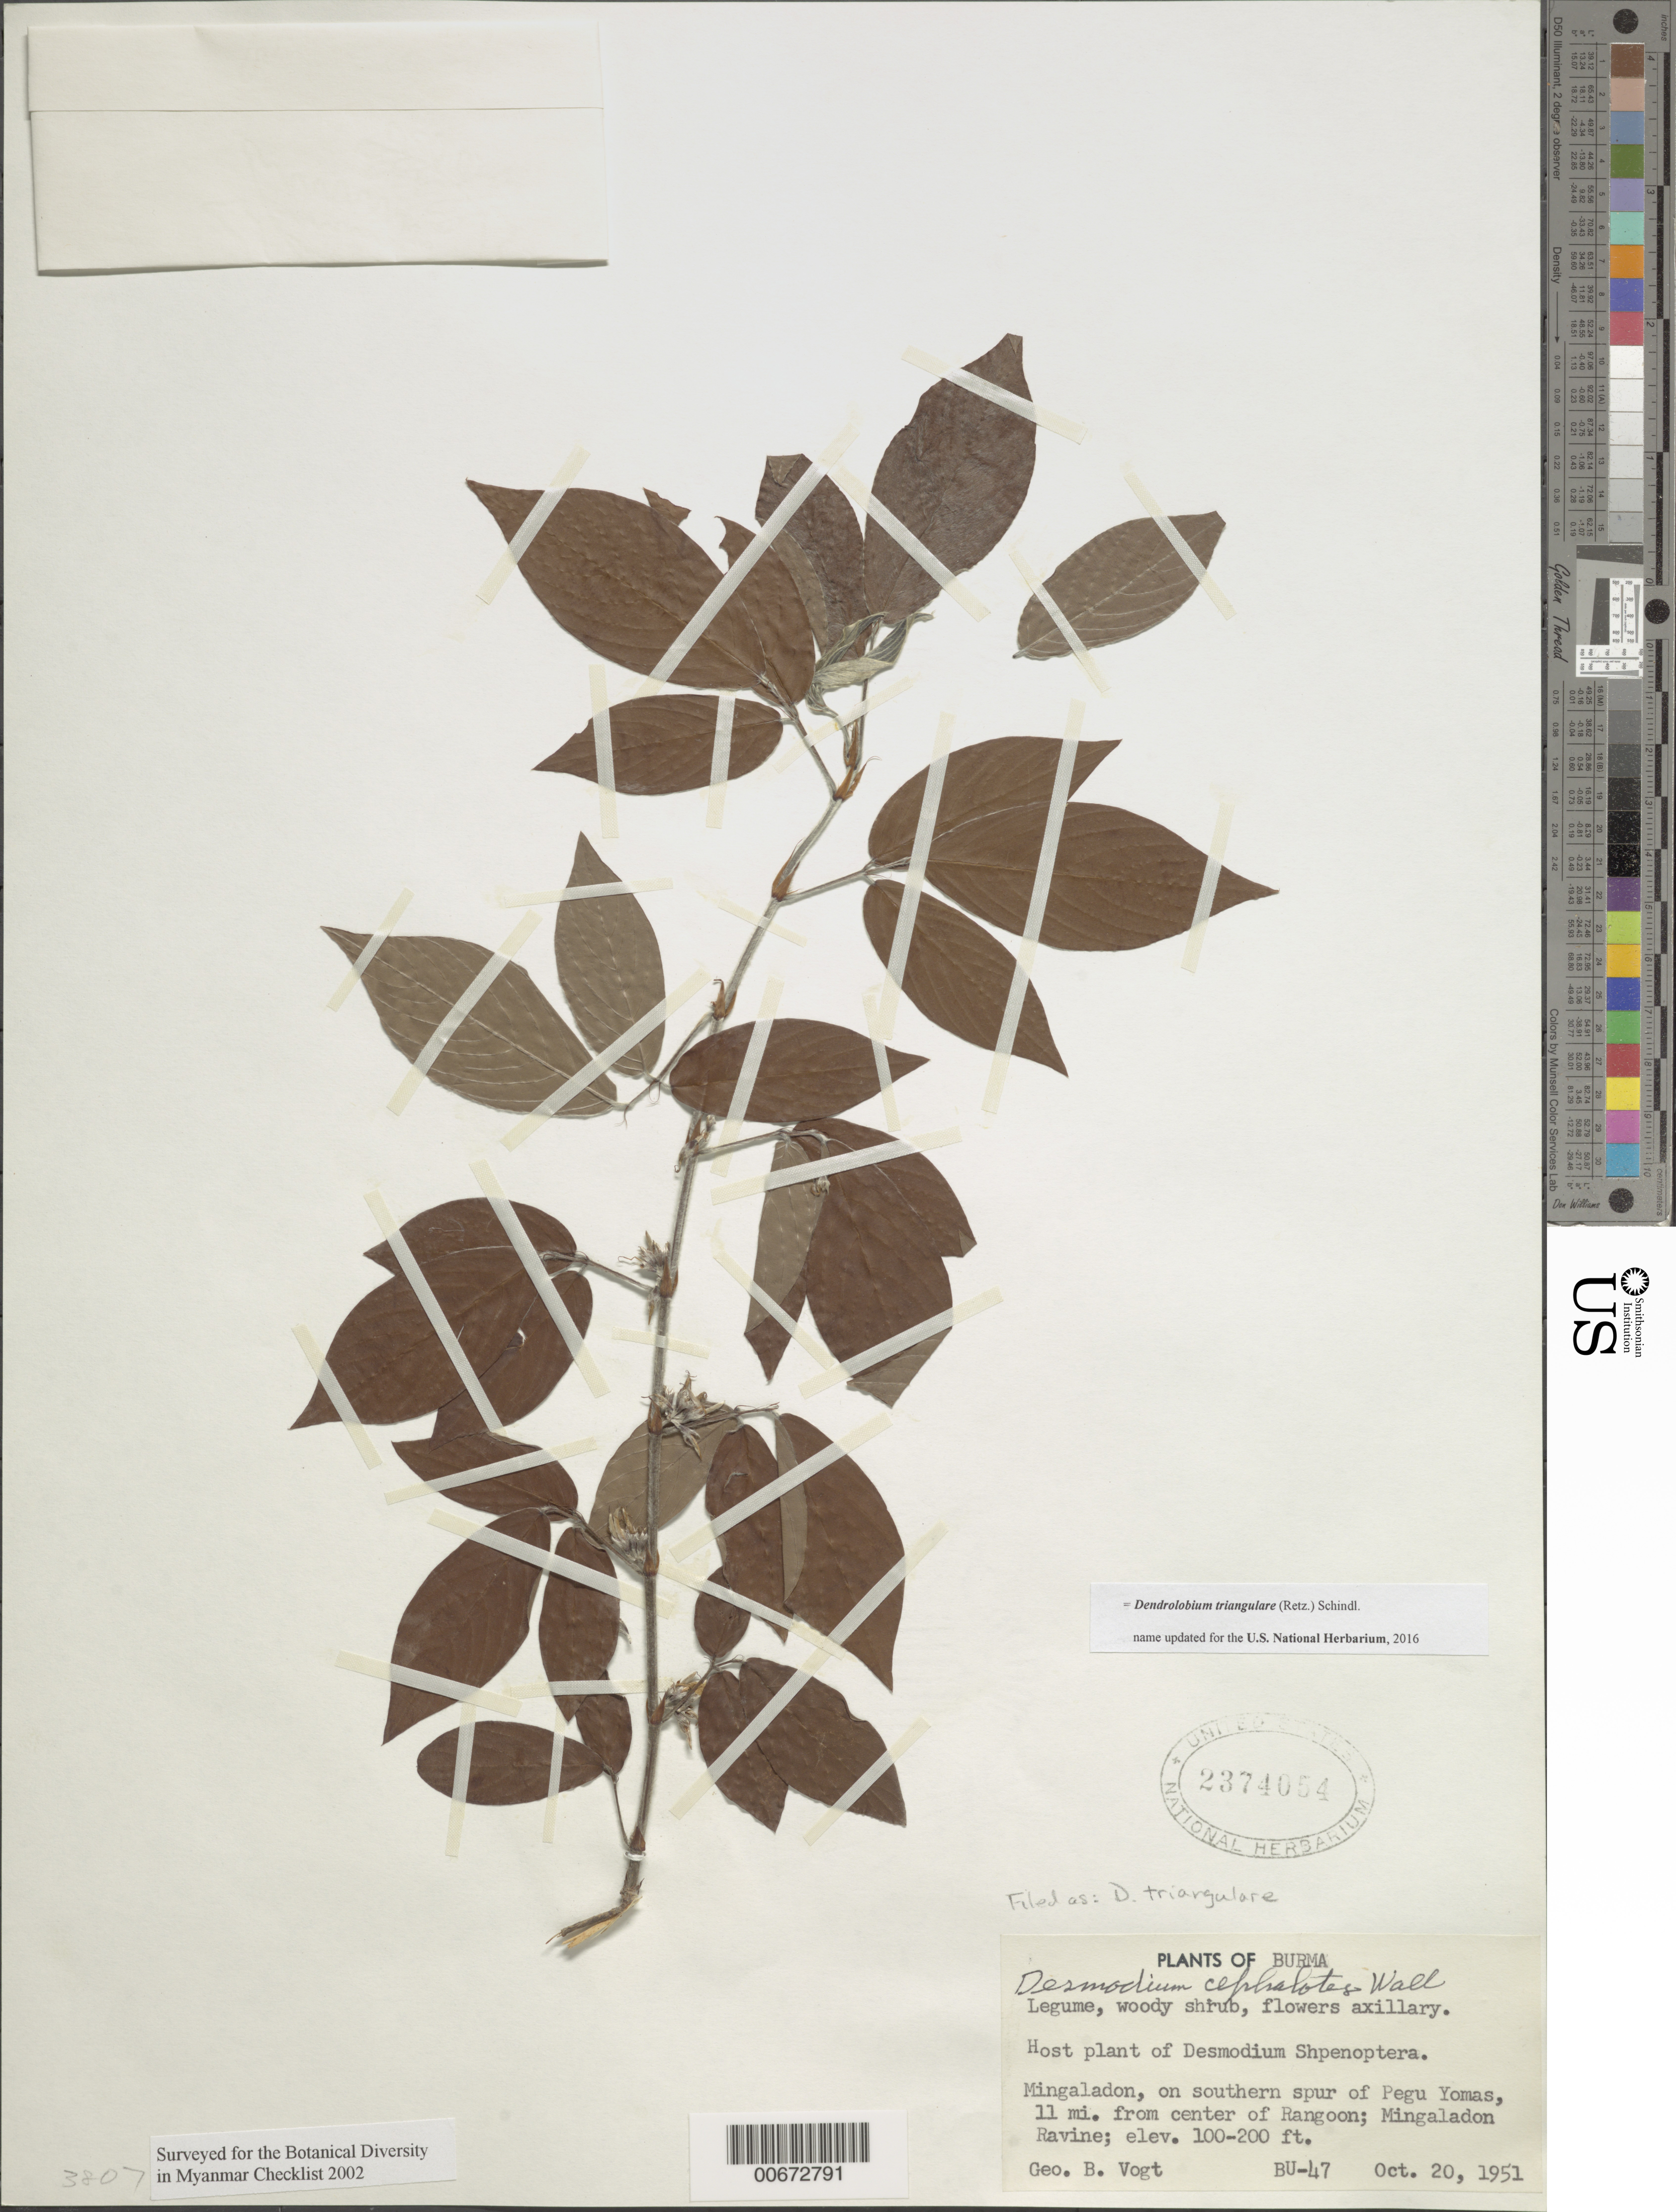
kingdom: Plantae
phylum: Tracheophyta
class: Magnoliopsida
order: Fabales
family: Fabaceae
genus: Dendrolobium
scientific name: Dendrolobium triangulare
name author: (Retz.) Schindl.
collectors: G. Vogt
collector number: BU-47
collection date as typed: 20 Oct 1951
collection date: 1951-10-20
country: Myanmar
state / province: Yangon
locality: Mingaladon, southern spur of Pegu Yomas, 11 mi. from center of Rangoon, Migaladon Ravine.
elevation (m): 30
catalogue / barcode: US 2374054